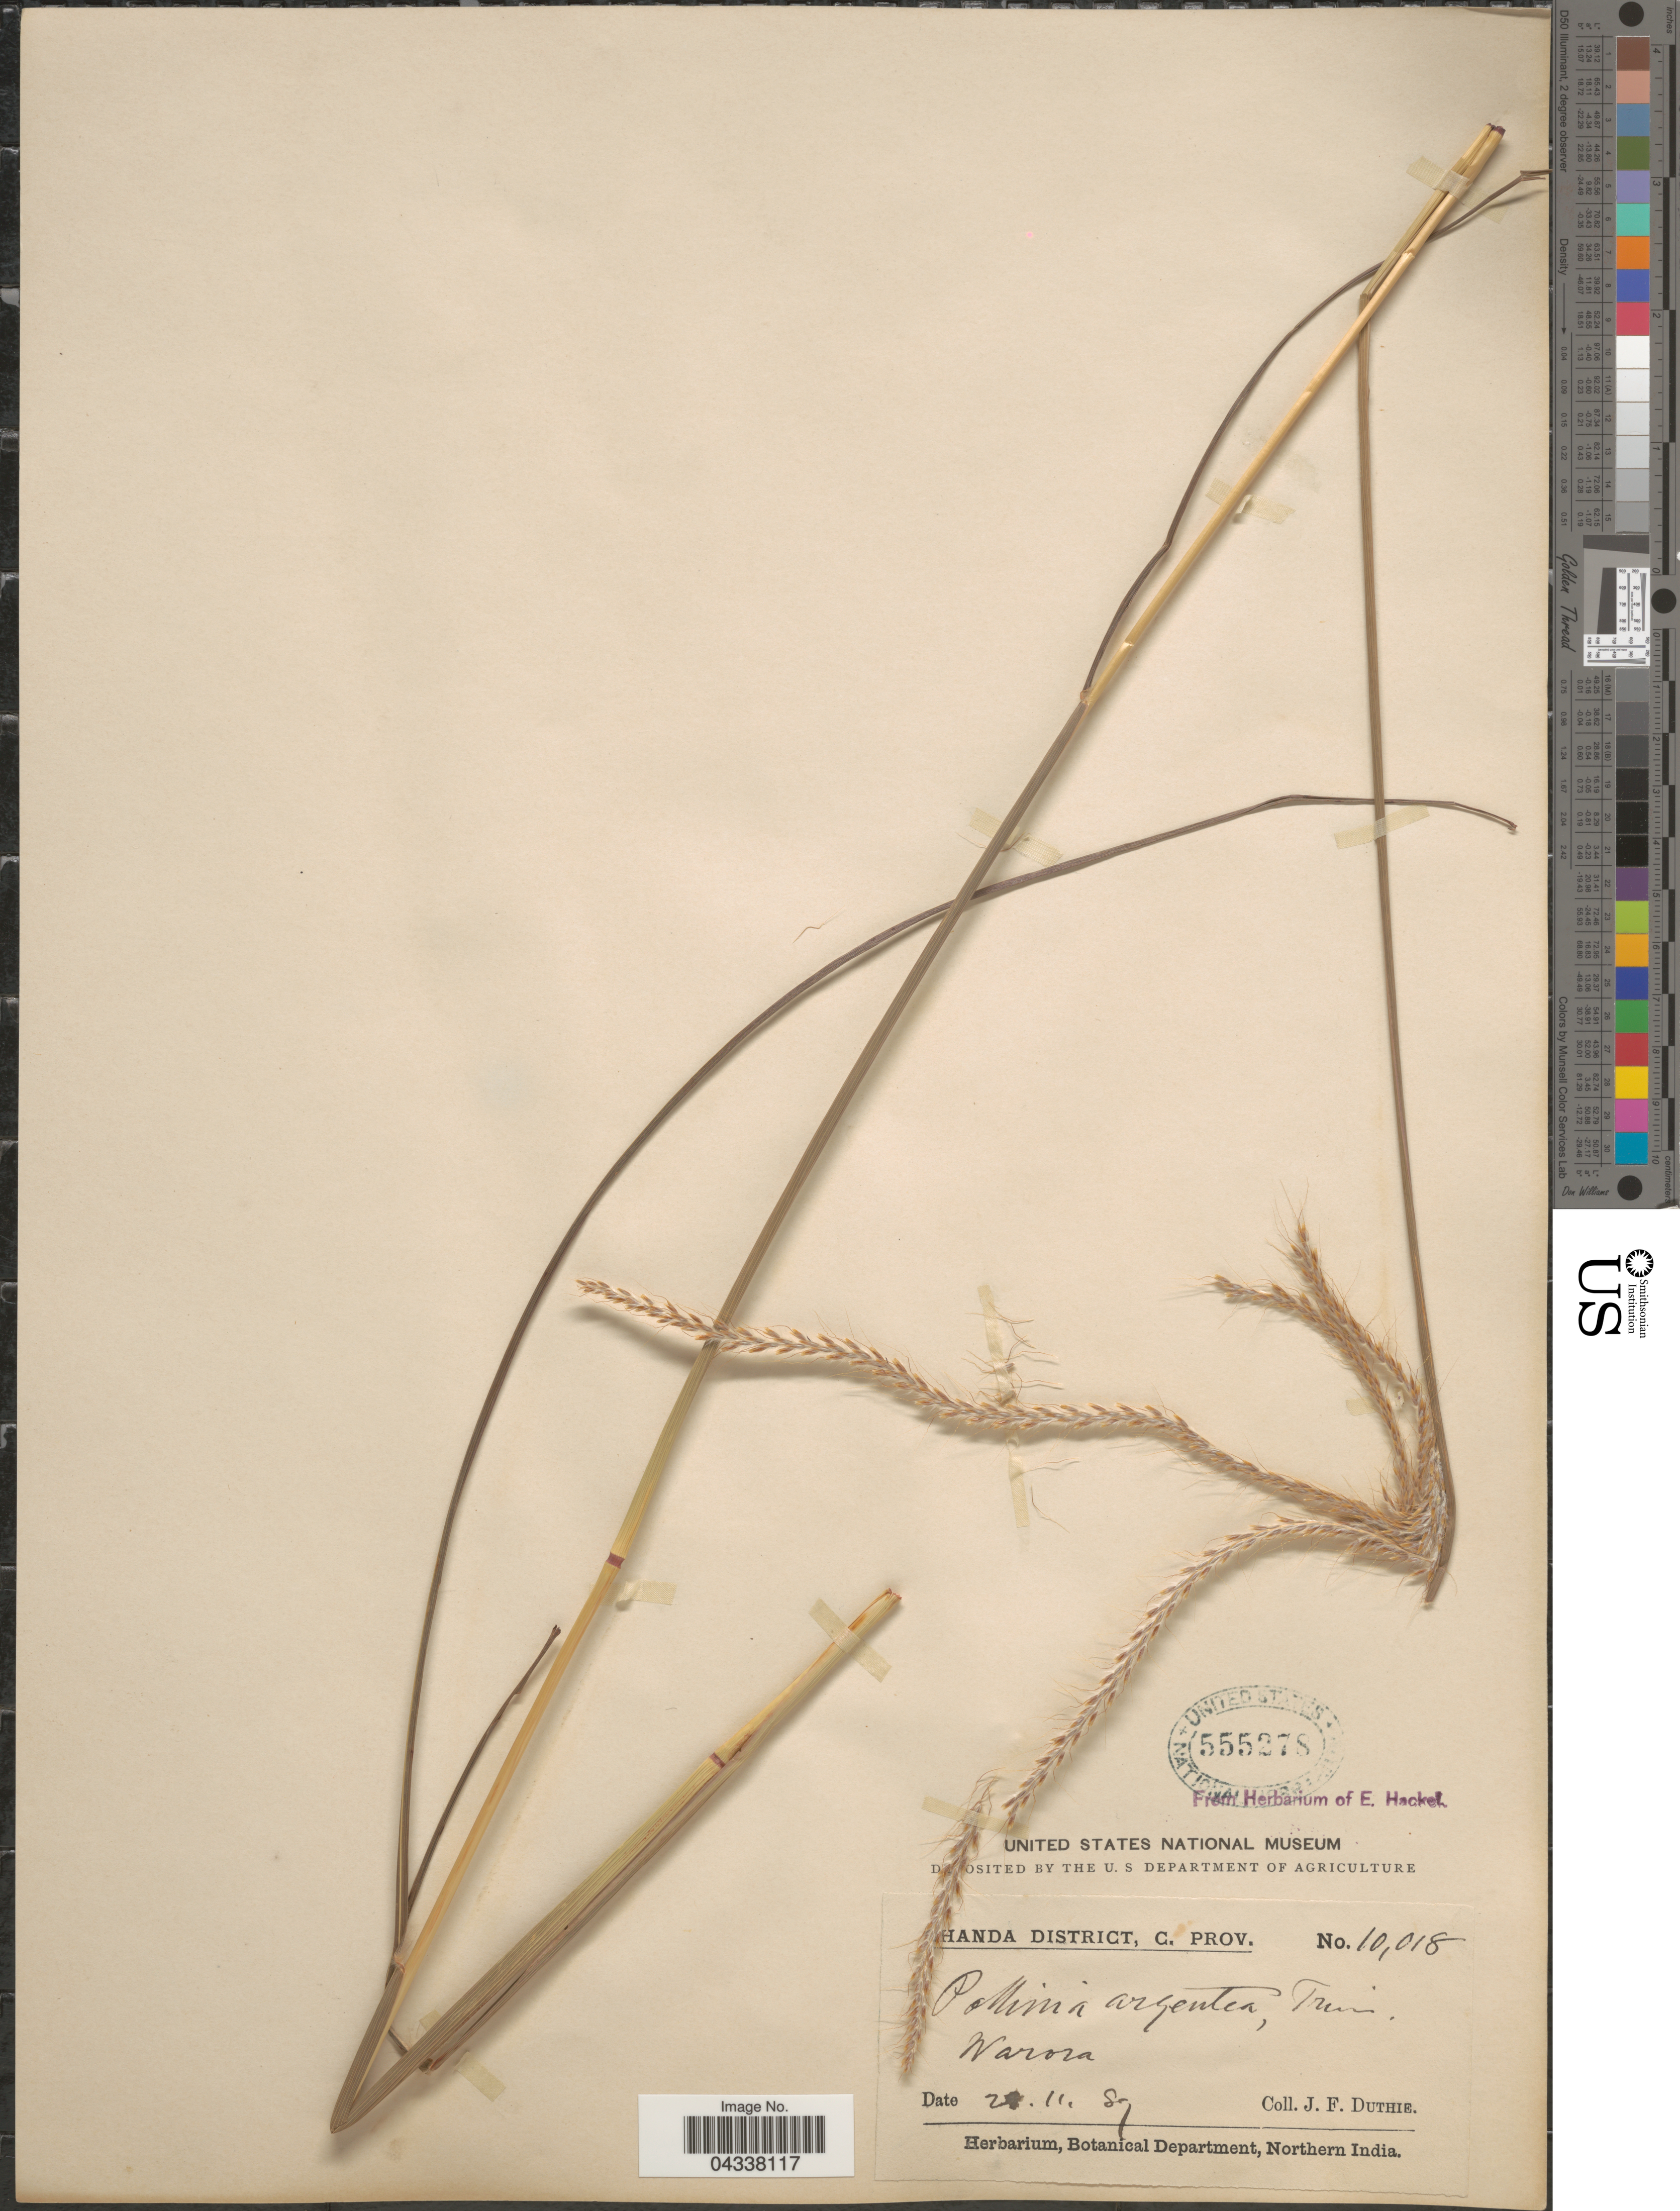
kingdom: Plantae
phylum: Tracheophyta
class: Liliopsida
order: Poales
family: Poaceae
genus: Pseudopogonatherum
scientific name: Pseudopogonatherum trispicatum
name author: (Schult.) Ohwi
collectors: J. F. Duthie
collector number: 10018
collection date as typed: Transcribed d/m/y: 28/11/89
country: India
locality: [illegible text]handa District, C. Prov. Warora.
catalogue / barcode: US 555278